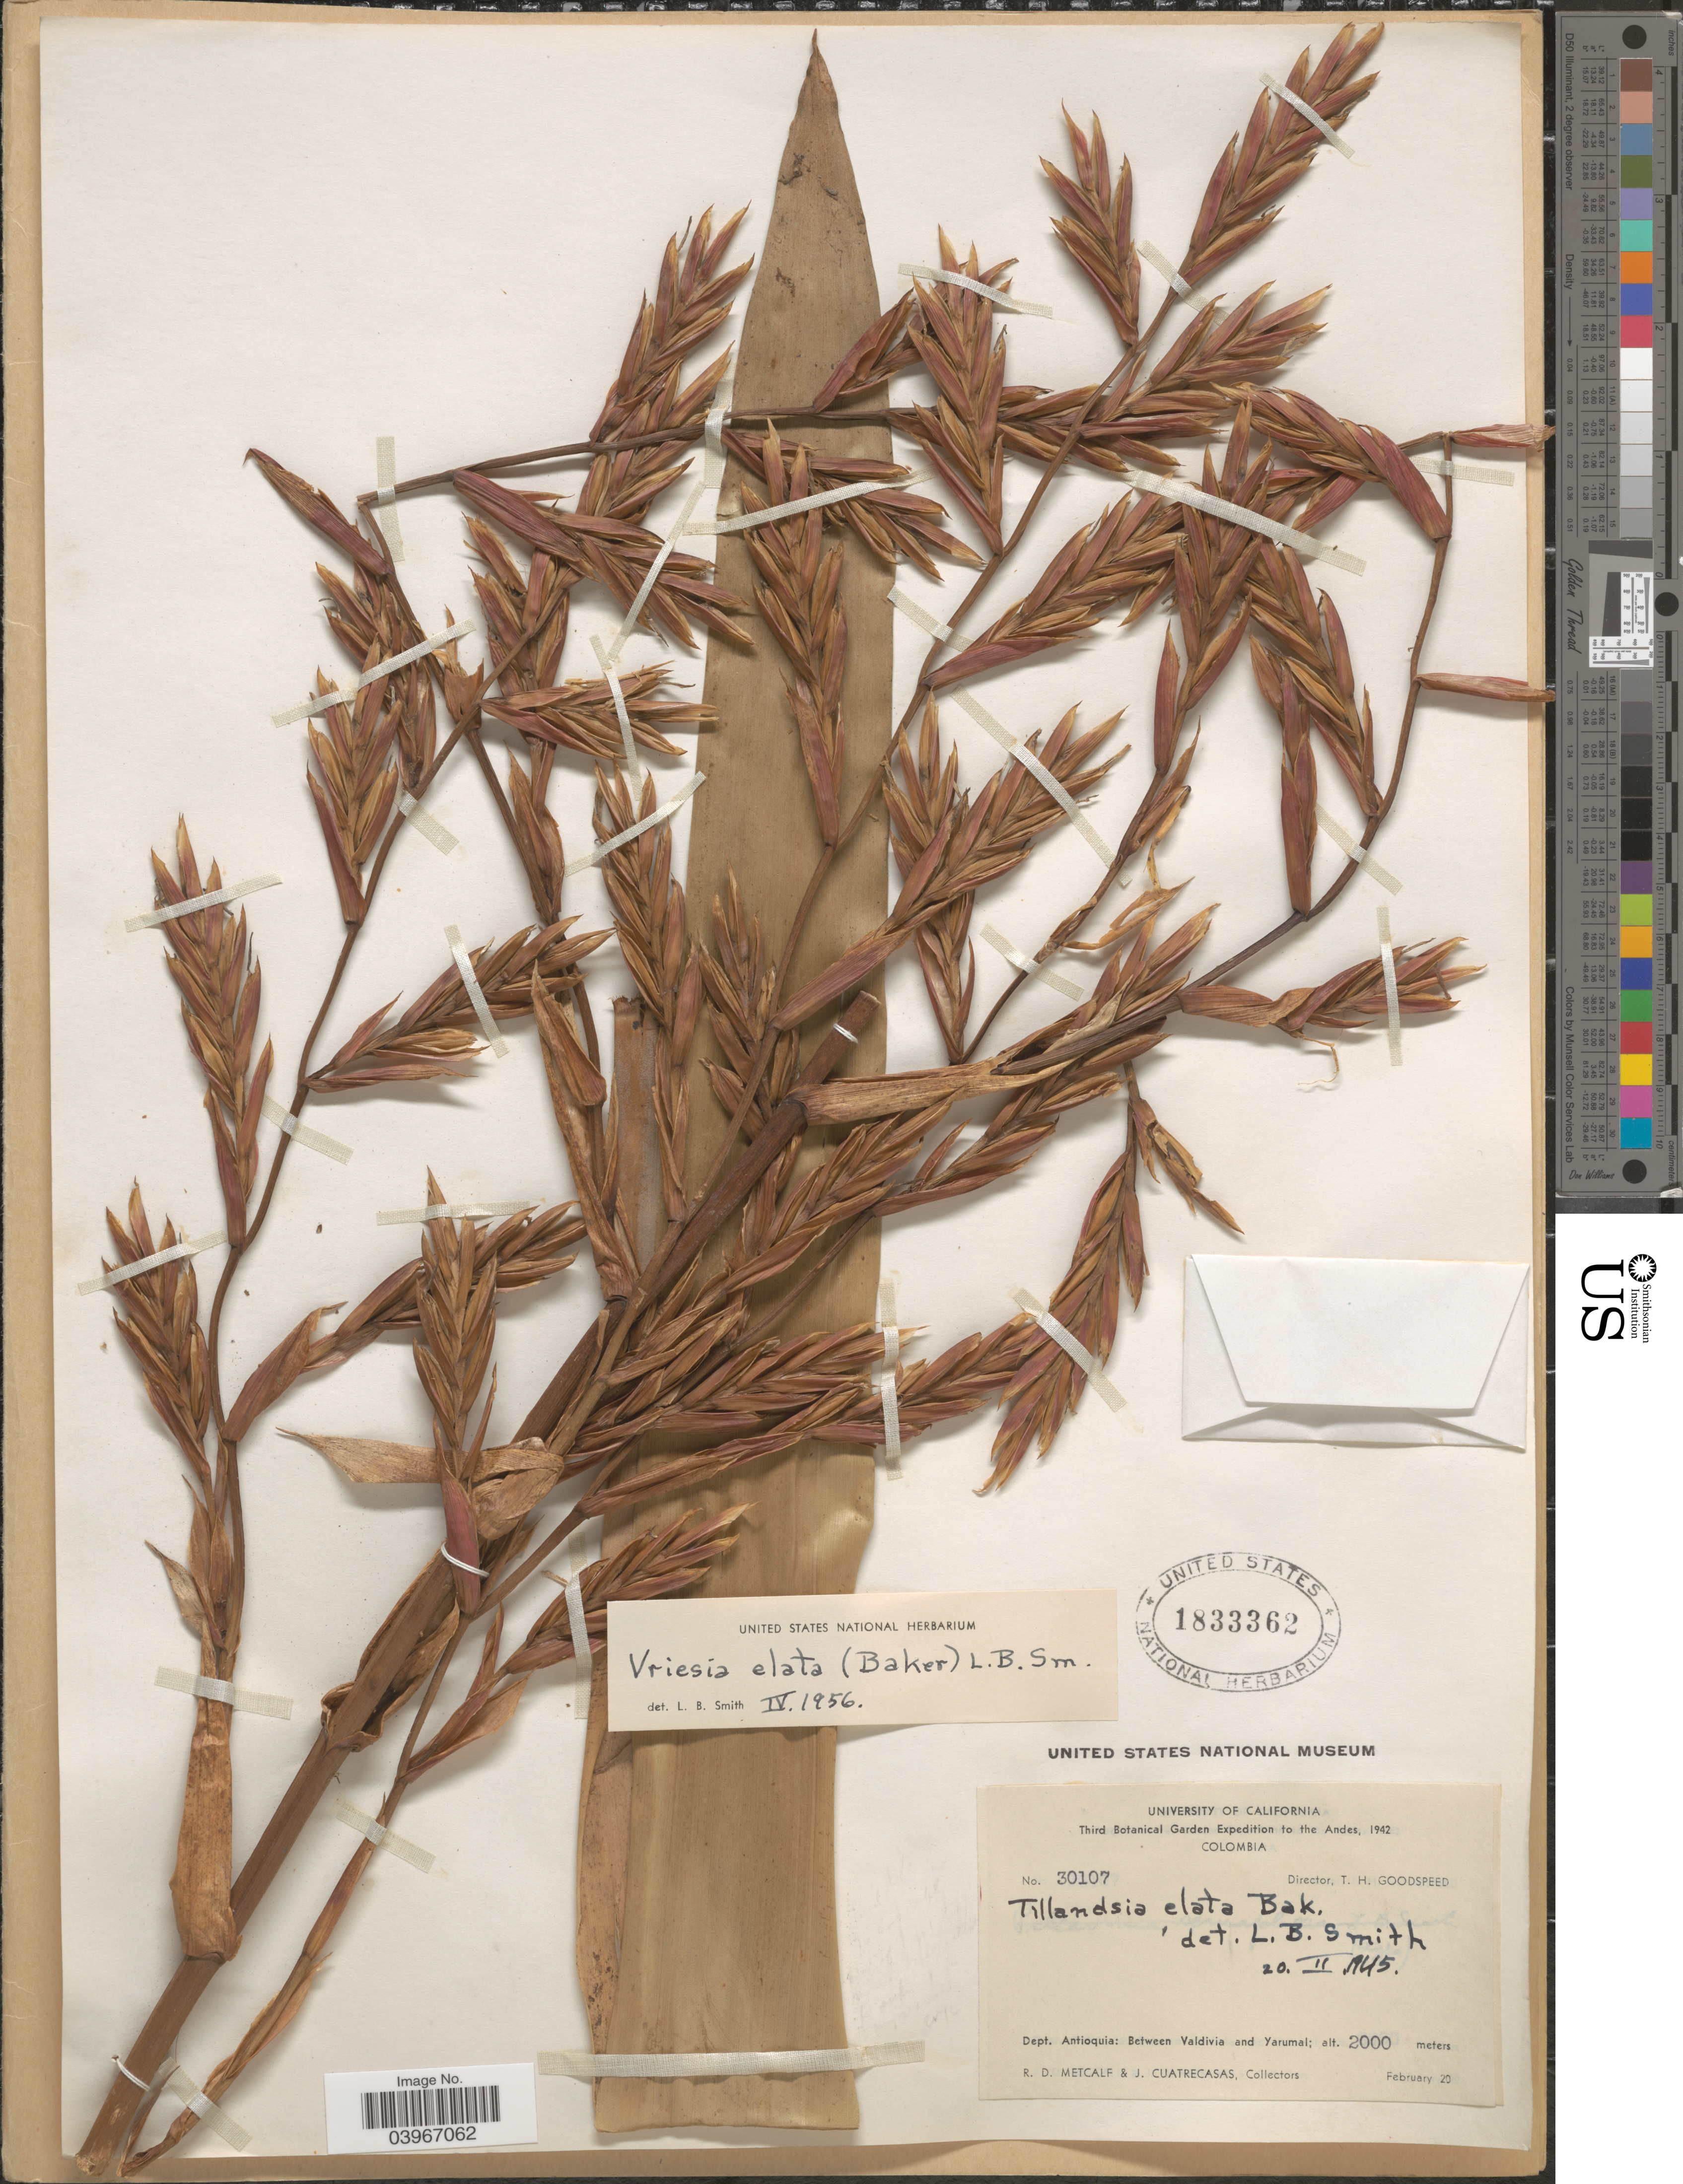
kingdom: Plantae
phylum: Tracheophyta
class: Liliopsida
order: Poales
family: Bromeliaceae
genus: Vriesea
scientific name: Vriesea elata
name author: (Baker) L.B. Sm.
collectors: R. D. Metcalf & J. Cuatrecasas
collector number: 30107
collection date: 1942-02-20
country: Colombia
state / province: Antioquia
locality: The Andes. Dept. Antioquia: Between Valdivia and Yarumel.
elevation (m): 2000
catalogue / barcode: US 1833362